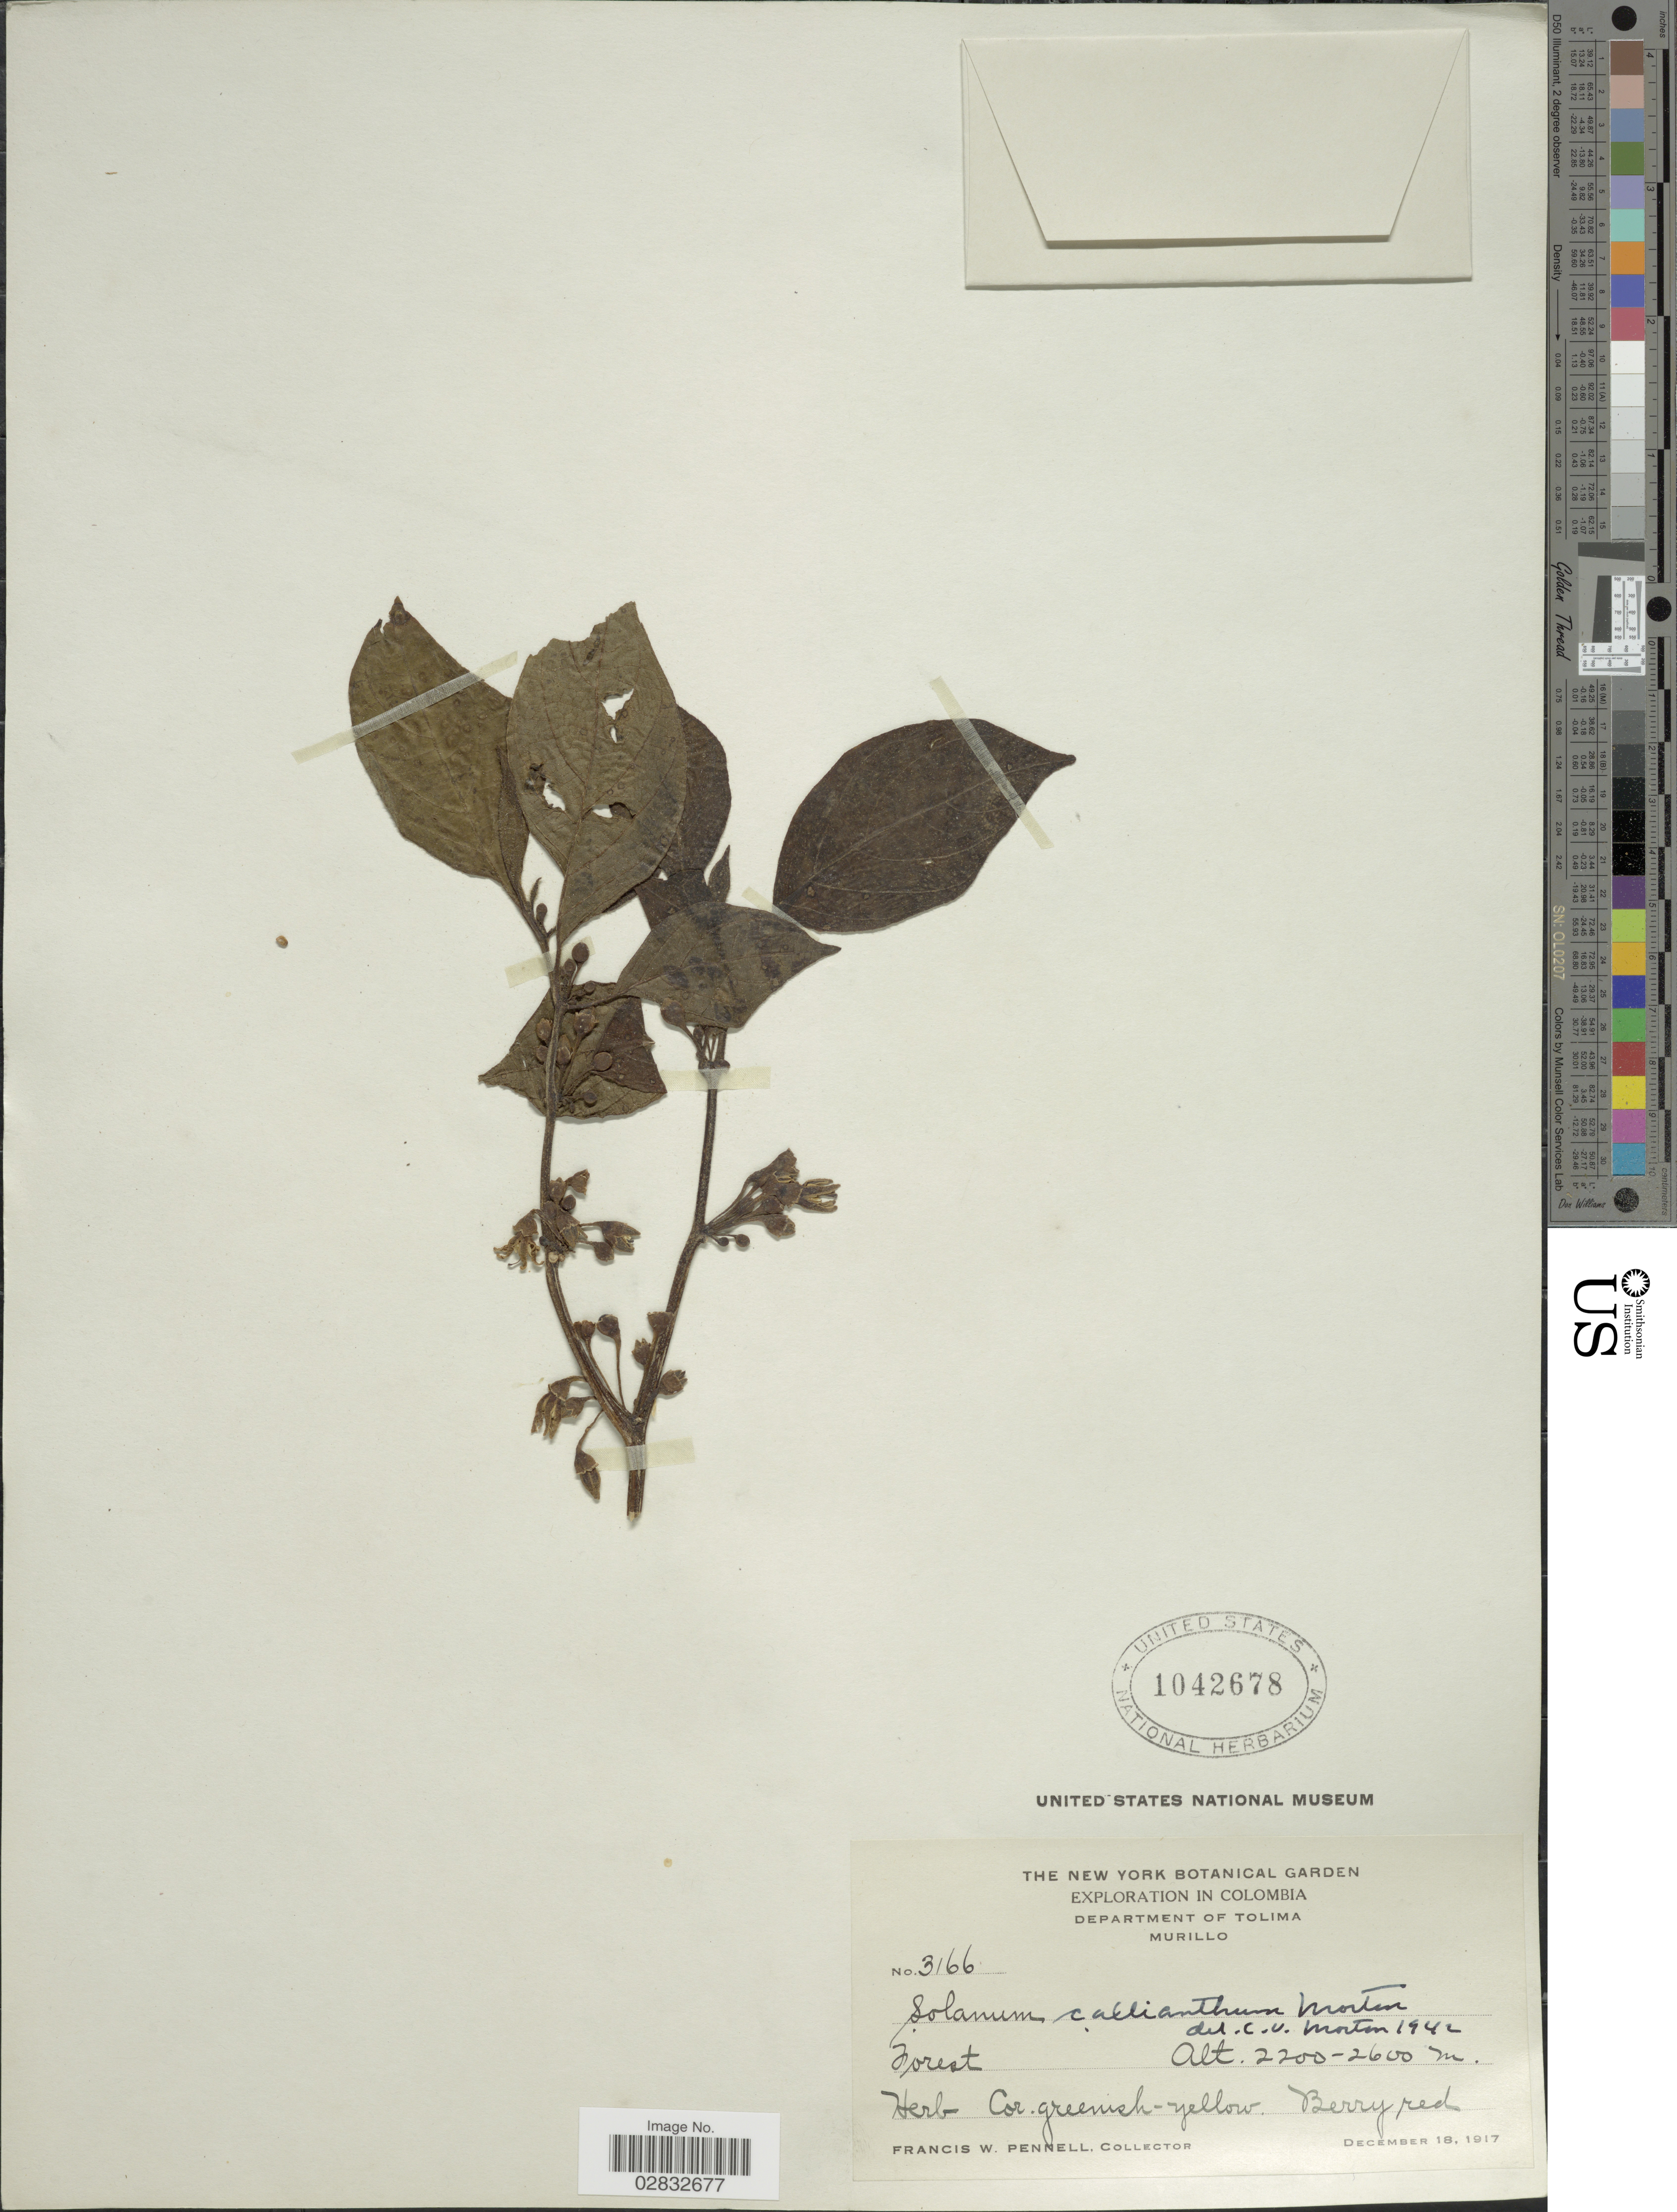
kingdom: Plantae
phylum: Tracheophyta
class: Magnoliopsida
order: Solanales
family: Solanaceae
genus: Solanum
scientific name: Solanum callianthum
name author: C.V. Morton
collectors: F. W. Pennell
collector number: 3166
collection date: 1917-12-18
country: Colombia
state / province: Tolima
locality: Department of Tolima. Murillo.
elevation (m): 2200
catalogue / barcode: US 1042678